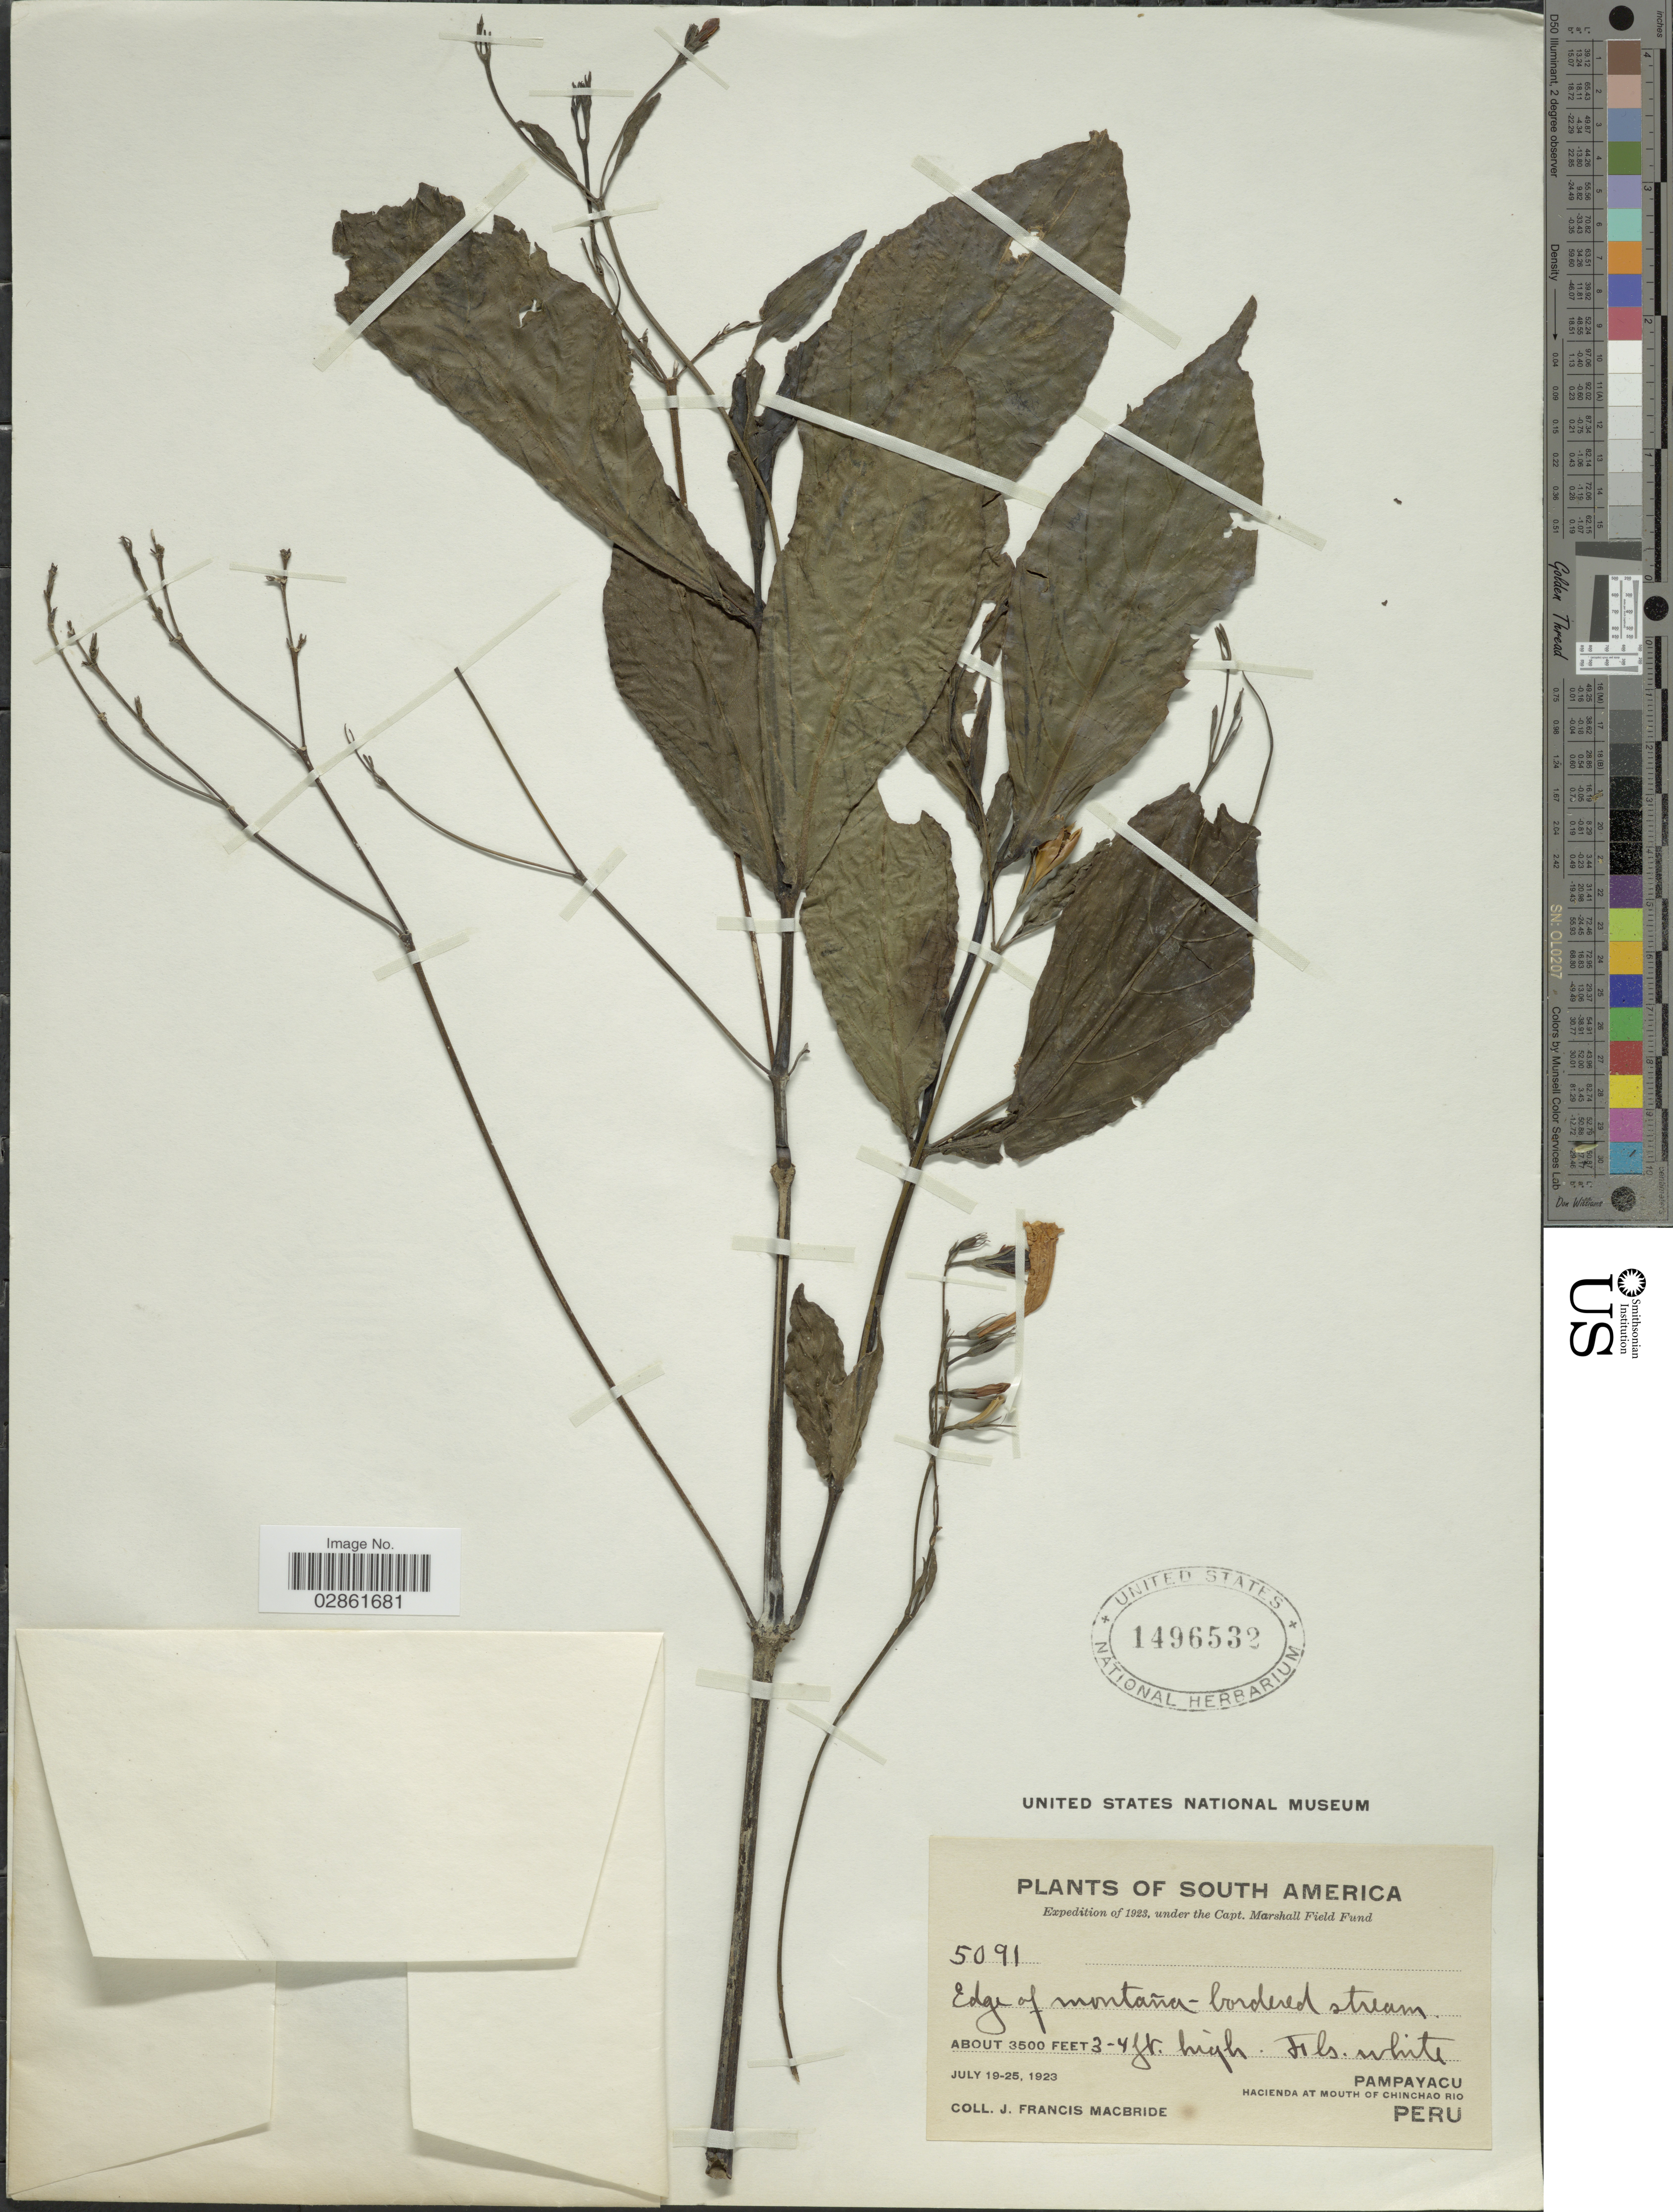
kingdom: Plantae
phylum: Tracheophyta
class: Magnoliopsida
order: Lamiales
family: Acanthaceae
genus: Ruellia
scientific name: Ruellia pedunculosa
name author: (Nees) B.D. Jacks. & Hook. f.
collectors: J. F. Macbride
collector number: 5091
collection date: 1923-07-19/1923-07-25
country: Peru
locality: Pampayacu. Hacienda at mouth of Chinchao Rio.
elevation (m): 1067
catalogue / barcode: US 1496532